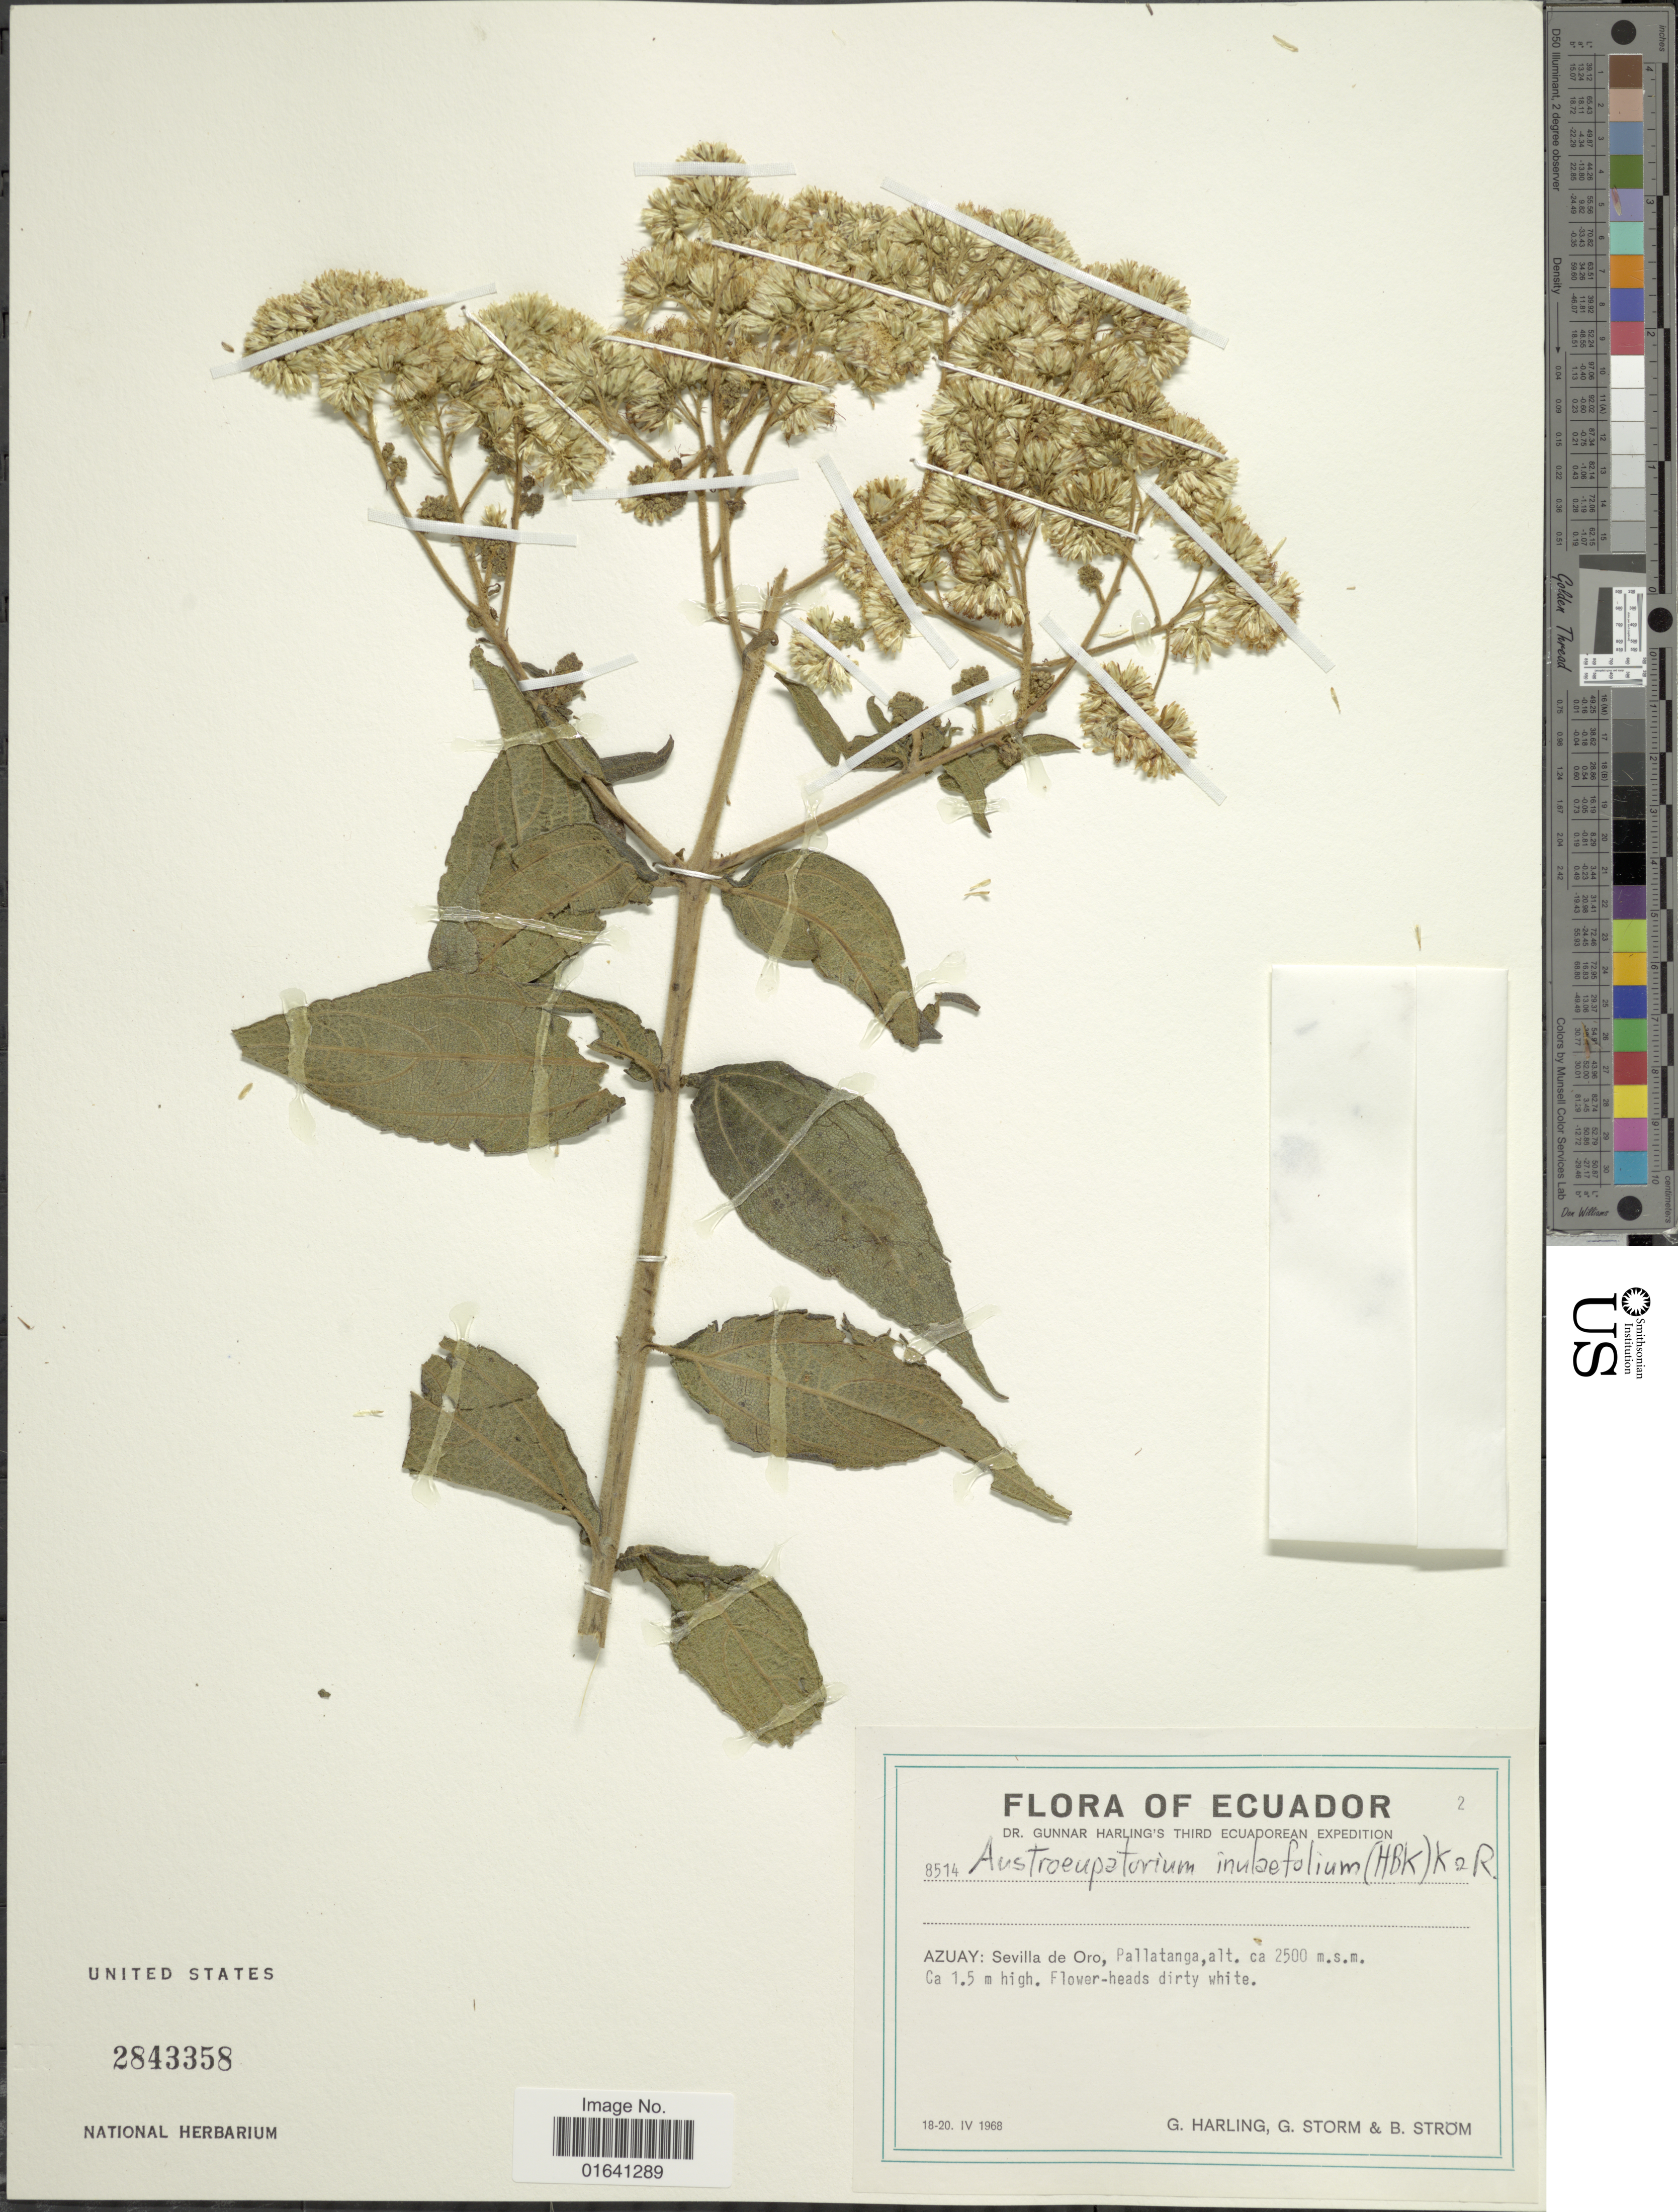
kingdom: Plantae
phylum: Tracheophyta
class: Magnoliopsida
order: Asterales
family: Asteraceae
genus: Austroeupatorium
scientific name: Austroeupatorium inulaefolium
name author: (Kunth) R.M. King & H. Rob.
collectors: G. Harling, G. Storm & B. Ström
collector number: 8514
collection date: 1968-04-18/1968-04-20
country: Ecuador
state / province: Azuay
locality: Sevilla de oro, Pallatanga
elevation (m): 2500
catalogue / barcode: US 2843358